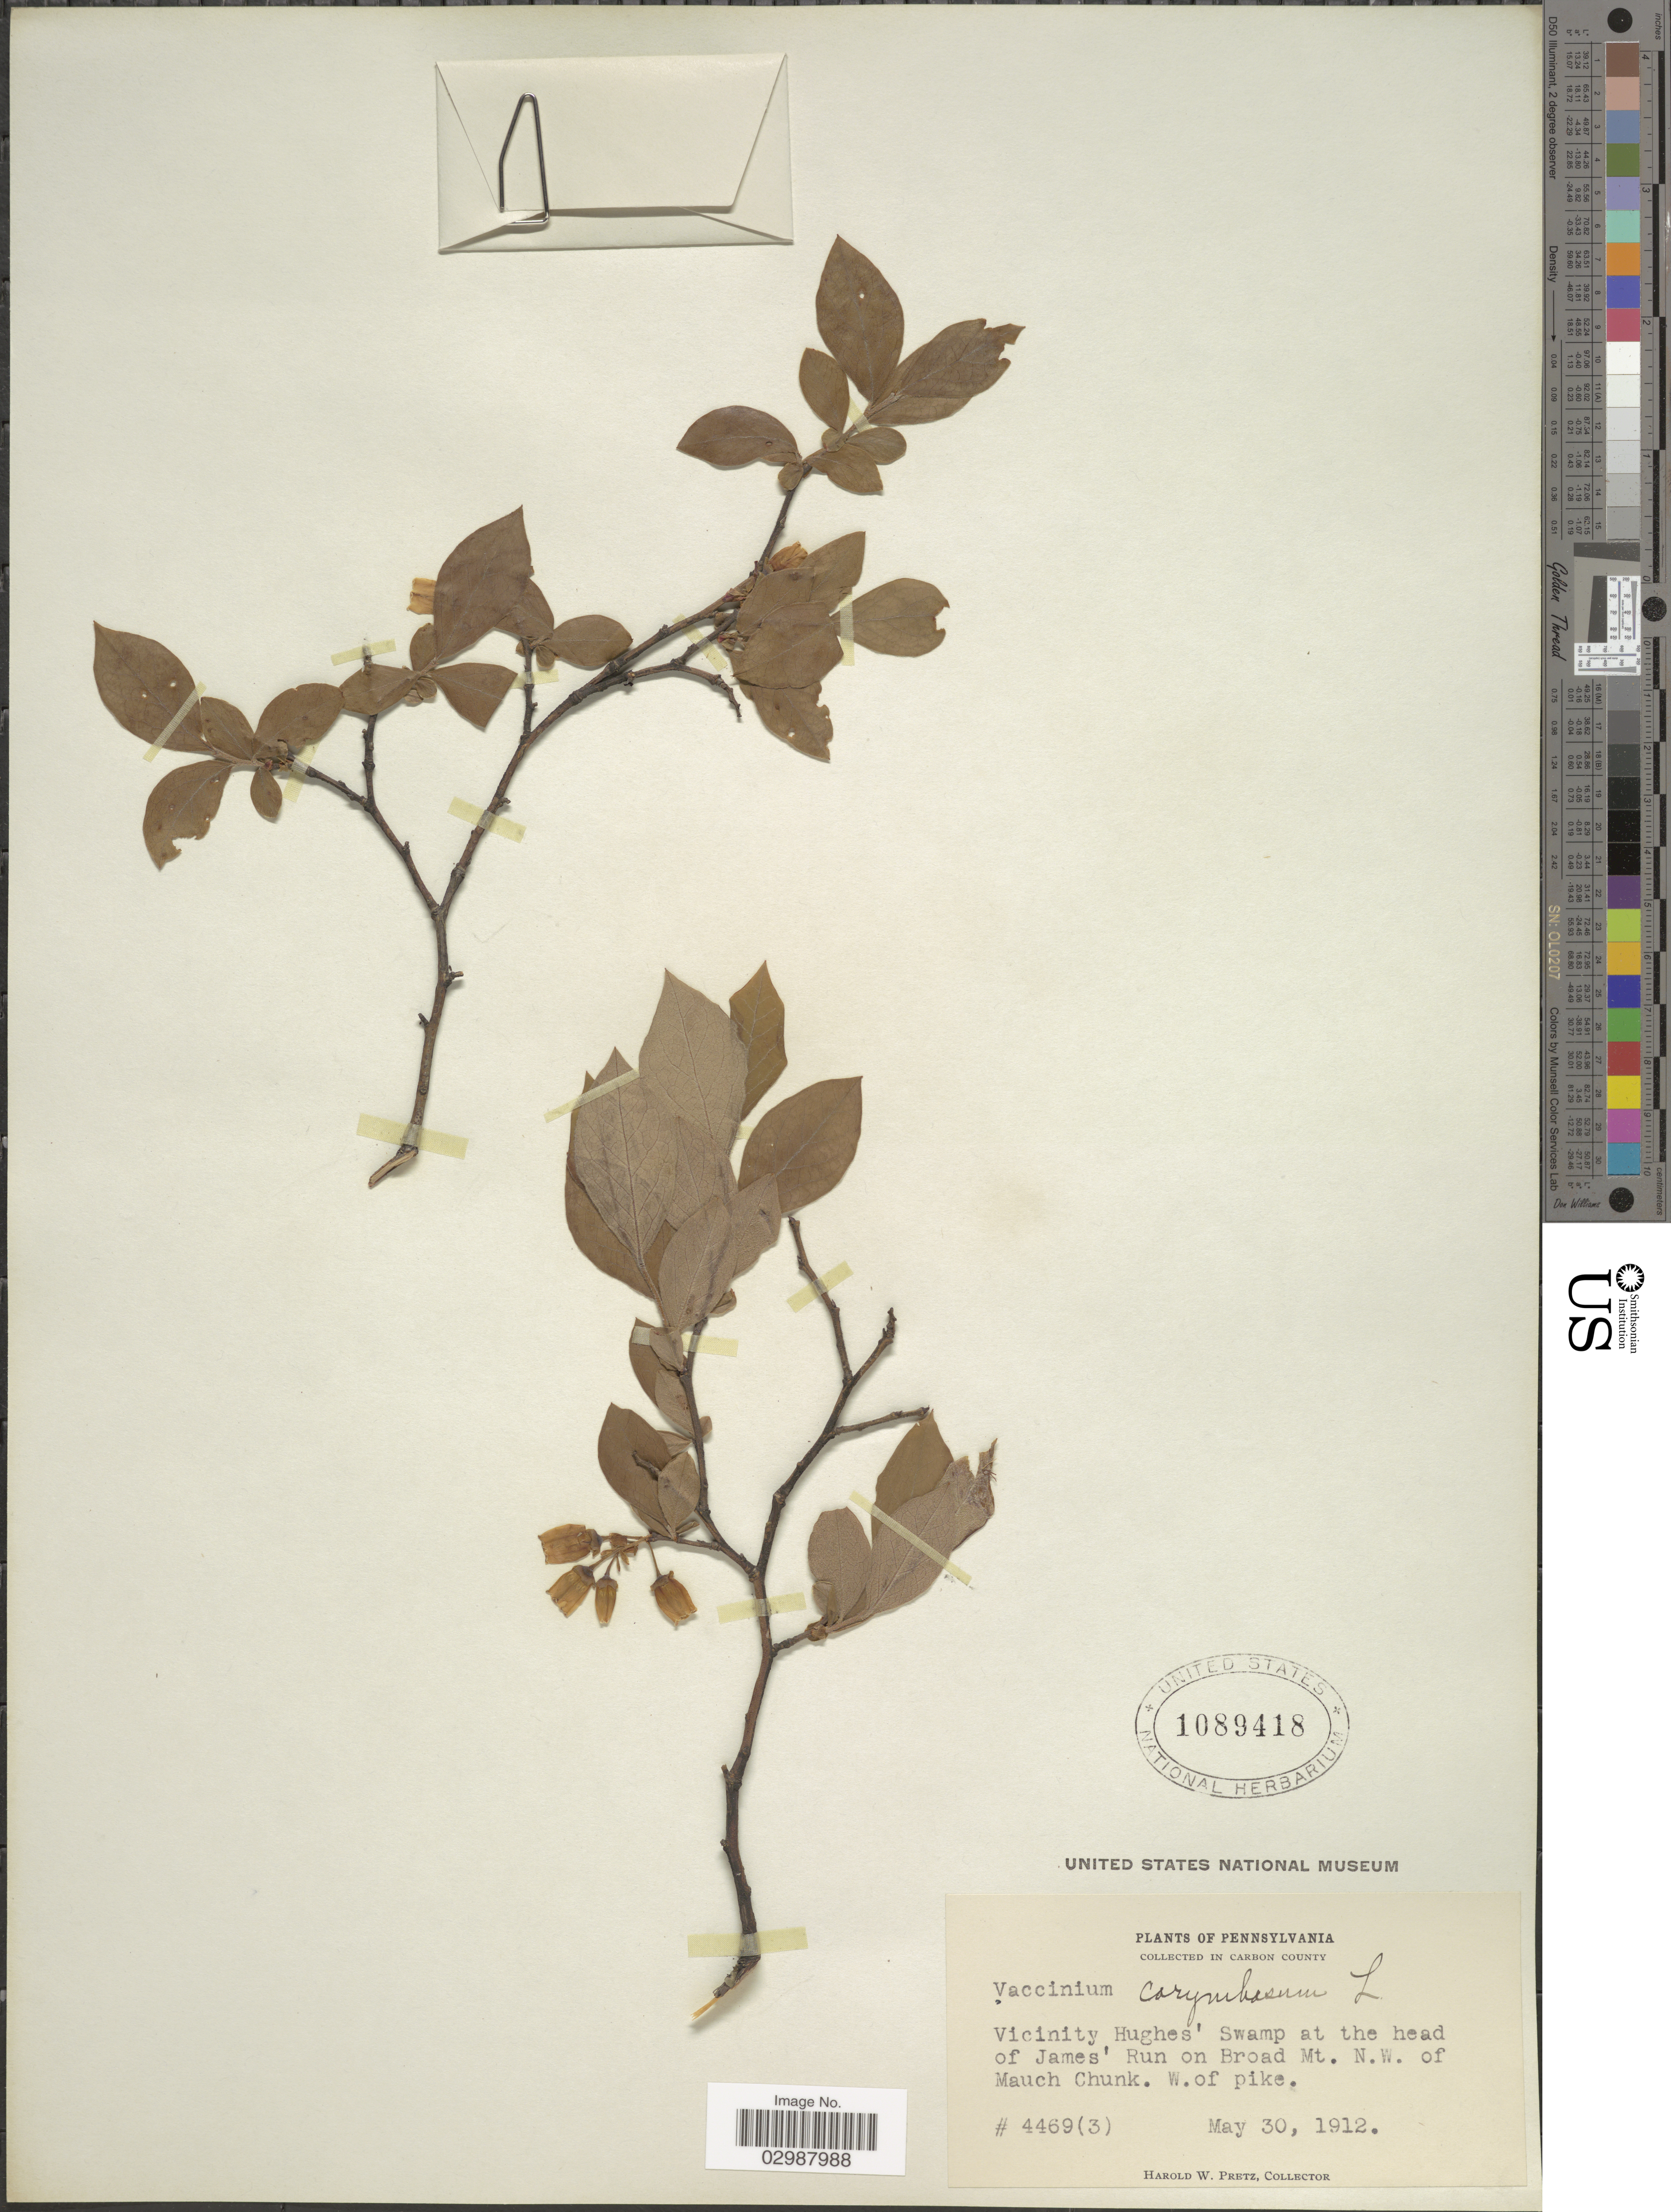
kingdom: Plantae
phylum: Tracheophyta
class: Magnoliopsida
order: Ericales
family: Ericaceae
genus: Vaccinium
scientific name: Vaccinium corymbosum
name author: L.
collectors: H. W. Pretz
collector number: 4469 (3)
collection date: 1912-05-30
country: United States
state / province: Pennsylvania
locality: In Carbon County. Vicinity Hughes' Swamp at the head of James' Run on Broad Mt. N.W. of Mauch Chunk. W. of pike.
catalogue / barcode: US 1089418